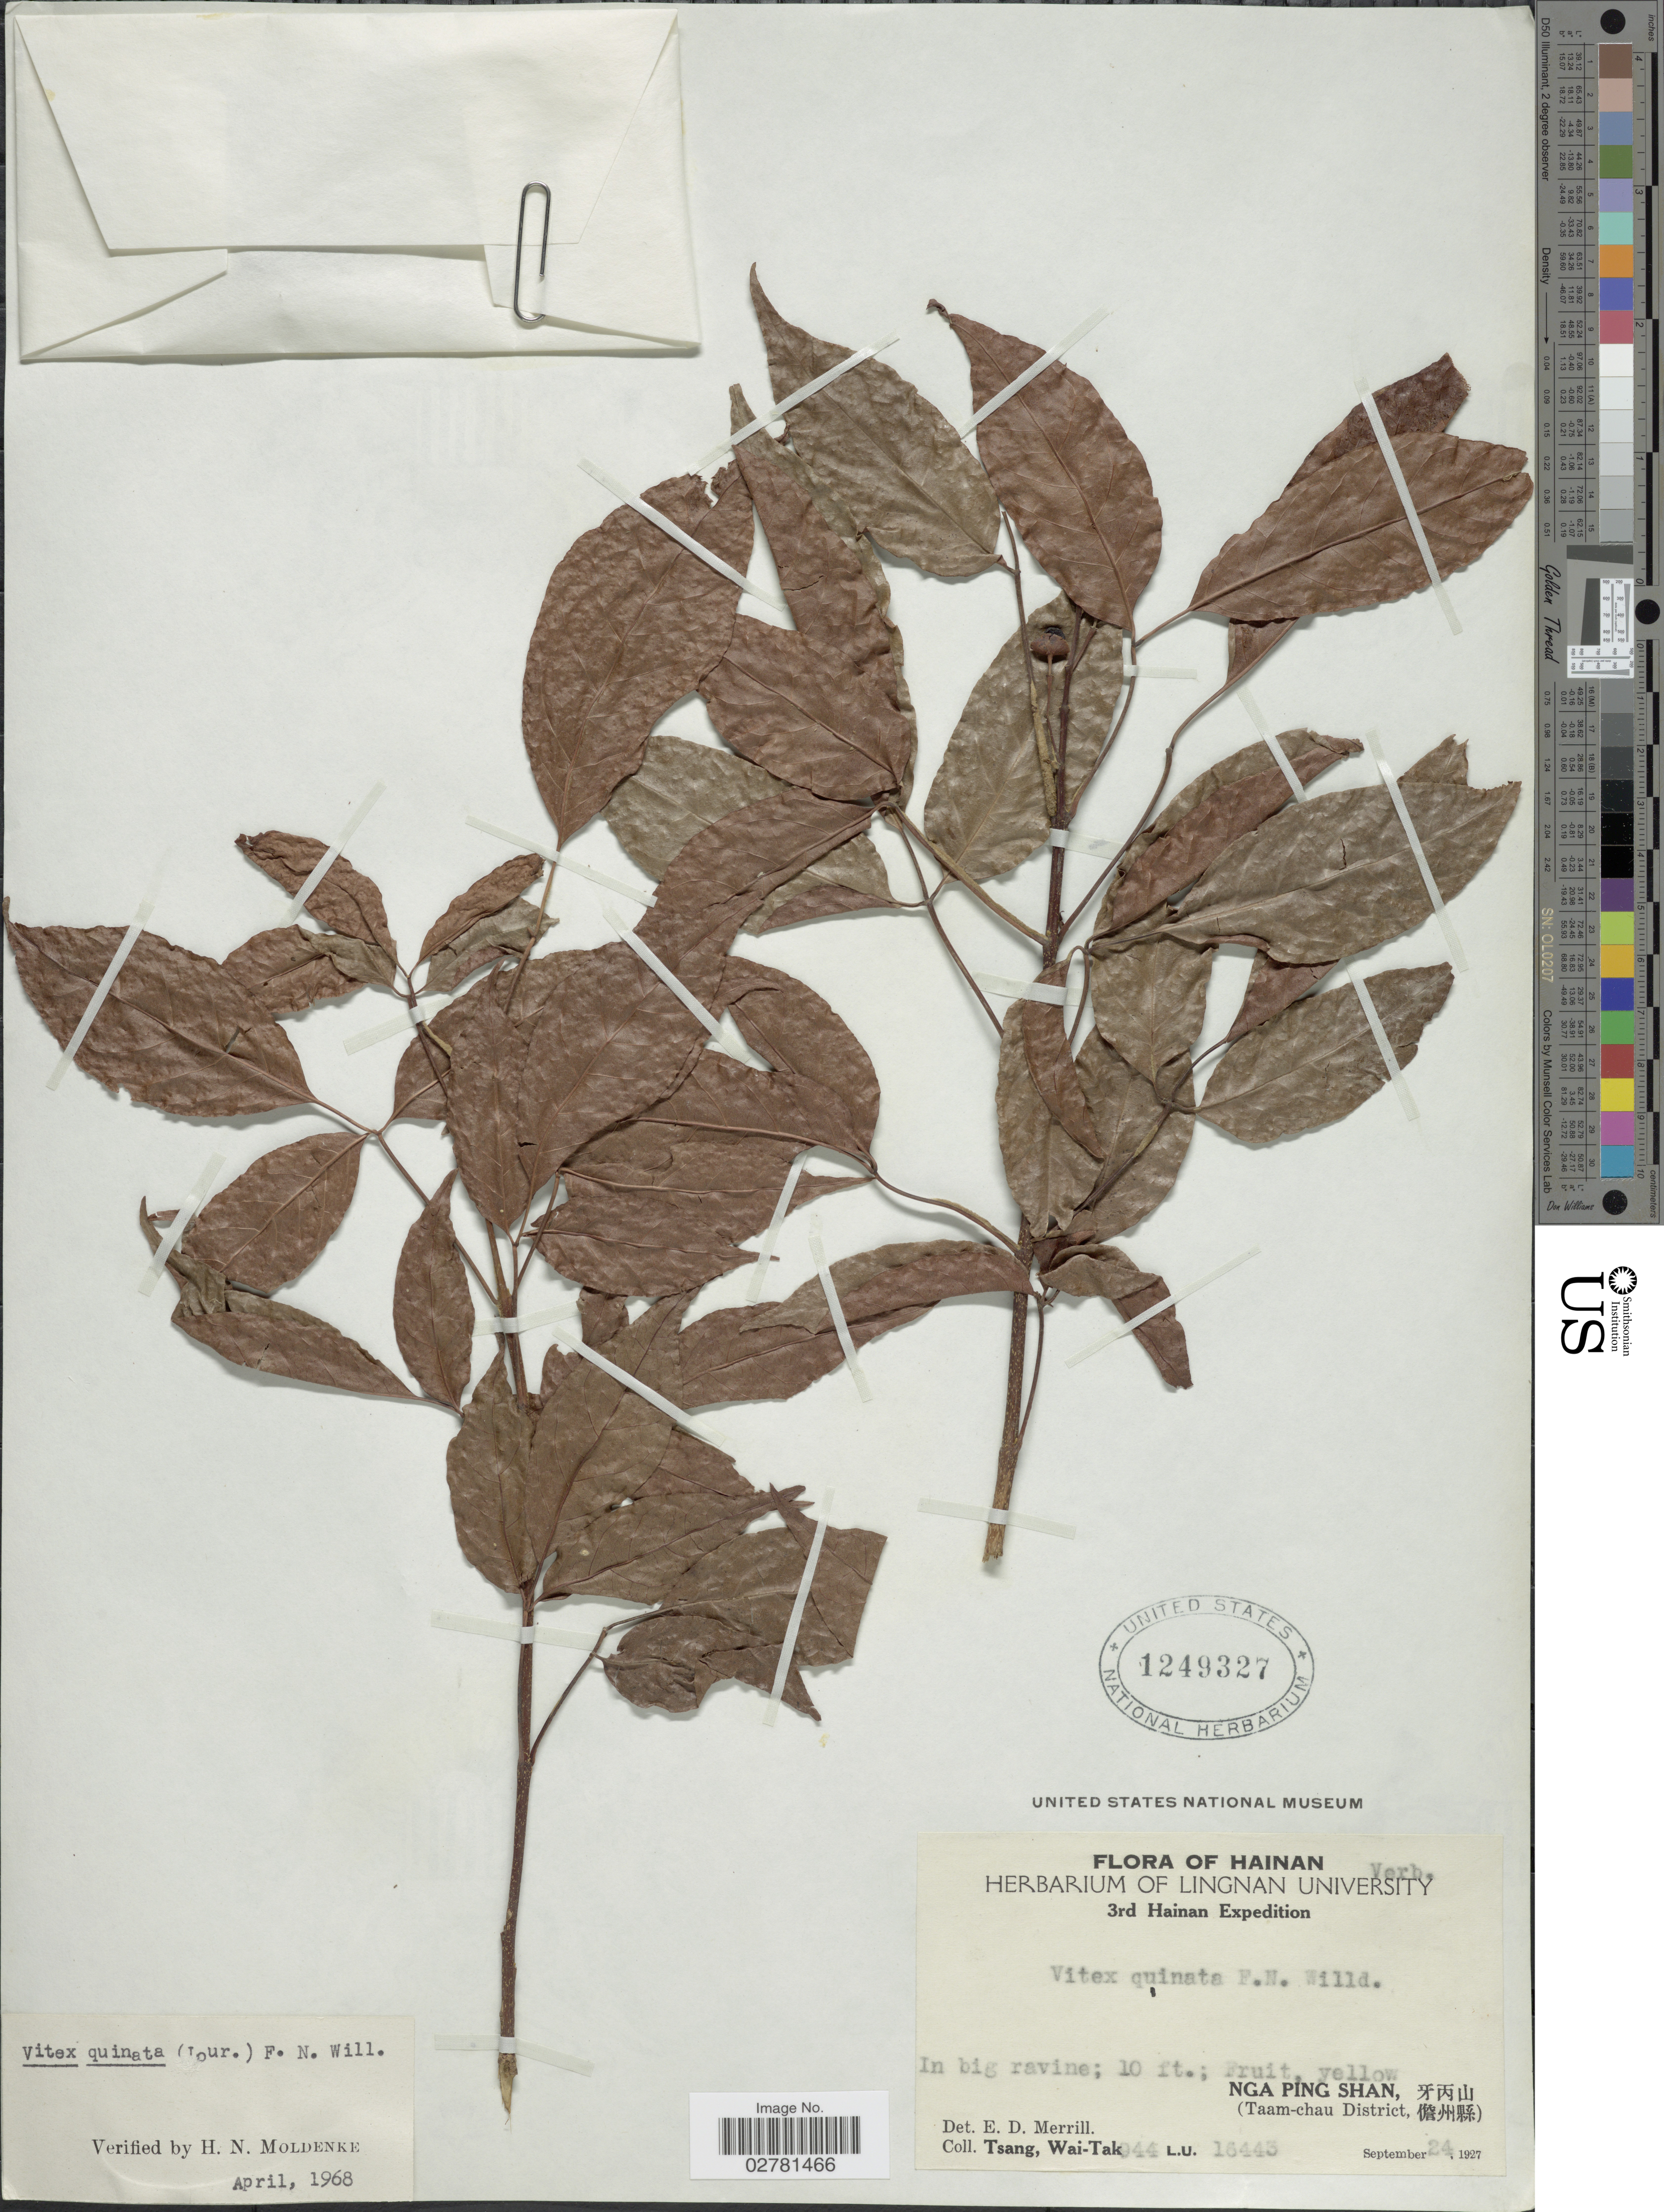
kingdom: Plantae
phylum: Tracheophyta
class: Magnoliopsida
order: Lamiales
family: Lamiaceae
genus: Vitex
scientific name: Vitex quinata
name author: (Lour.) F.N. Williams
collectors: W. T. Tsang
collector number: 944L.U.16443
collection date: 1927-09-24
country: China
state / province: Hainan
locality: Nga Ping Shan, X. (Taam-chau District, X).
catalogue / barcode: US 1249327